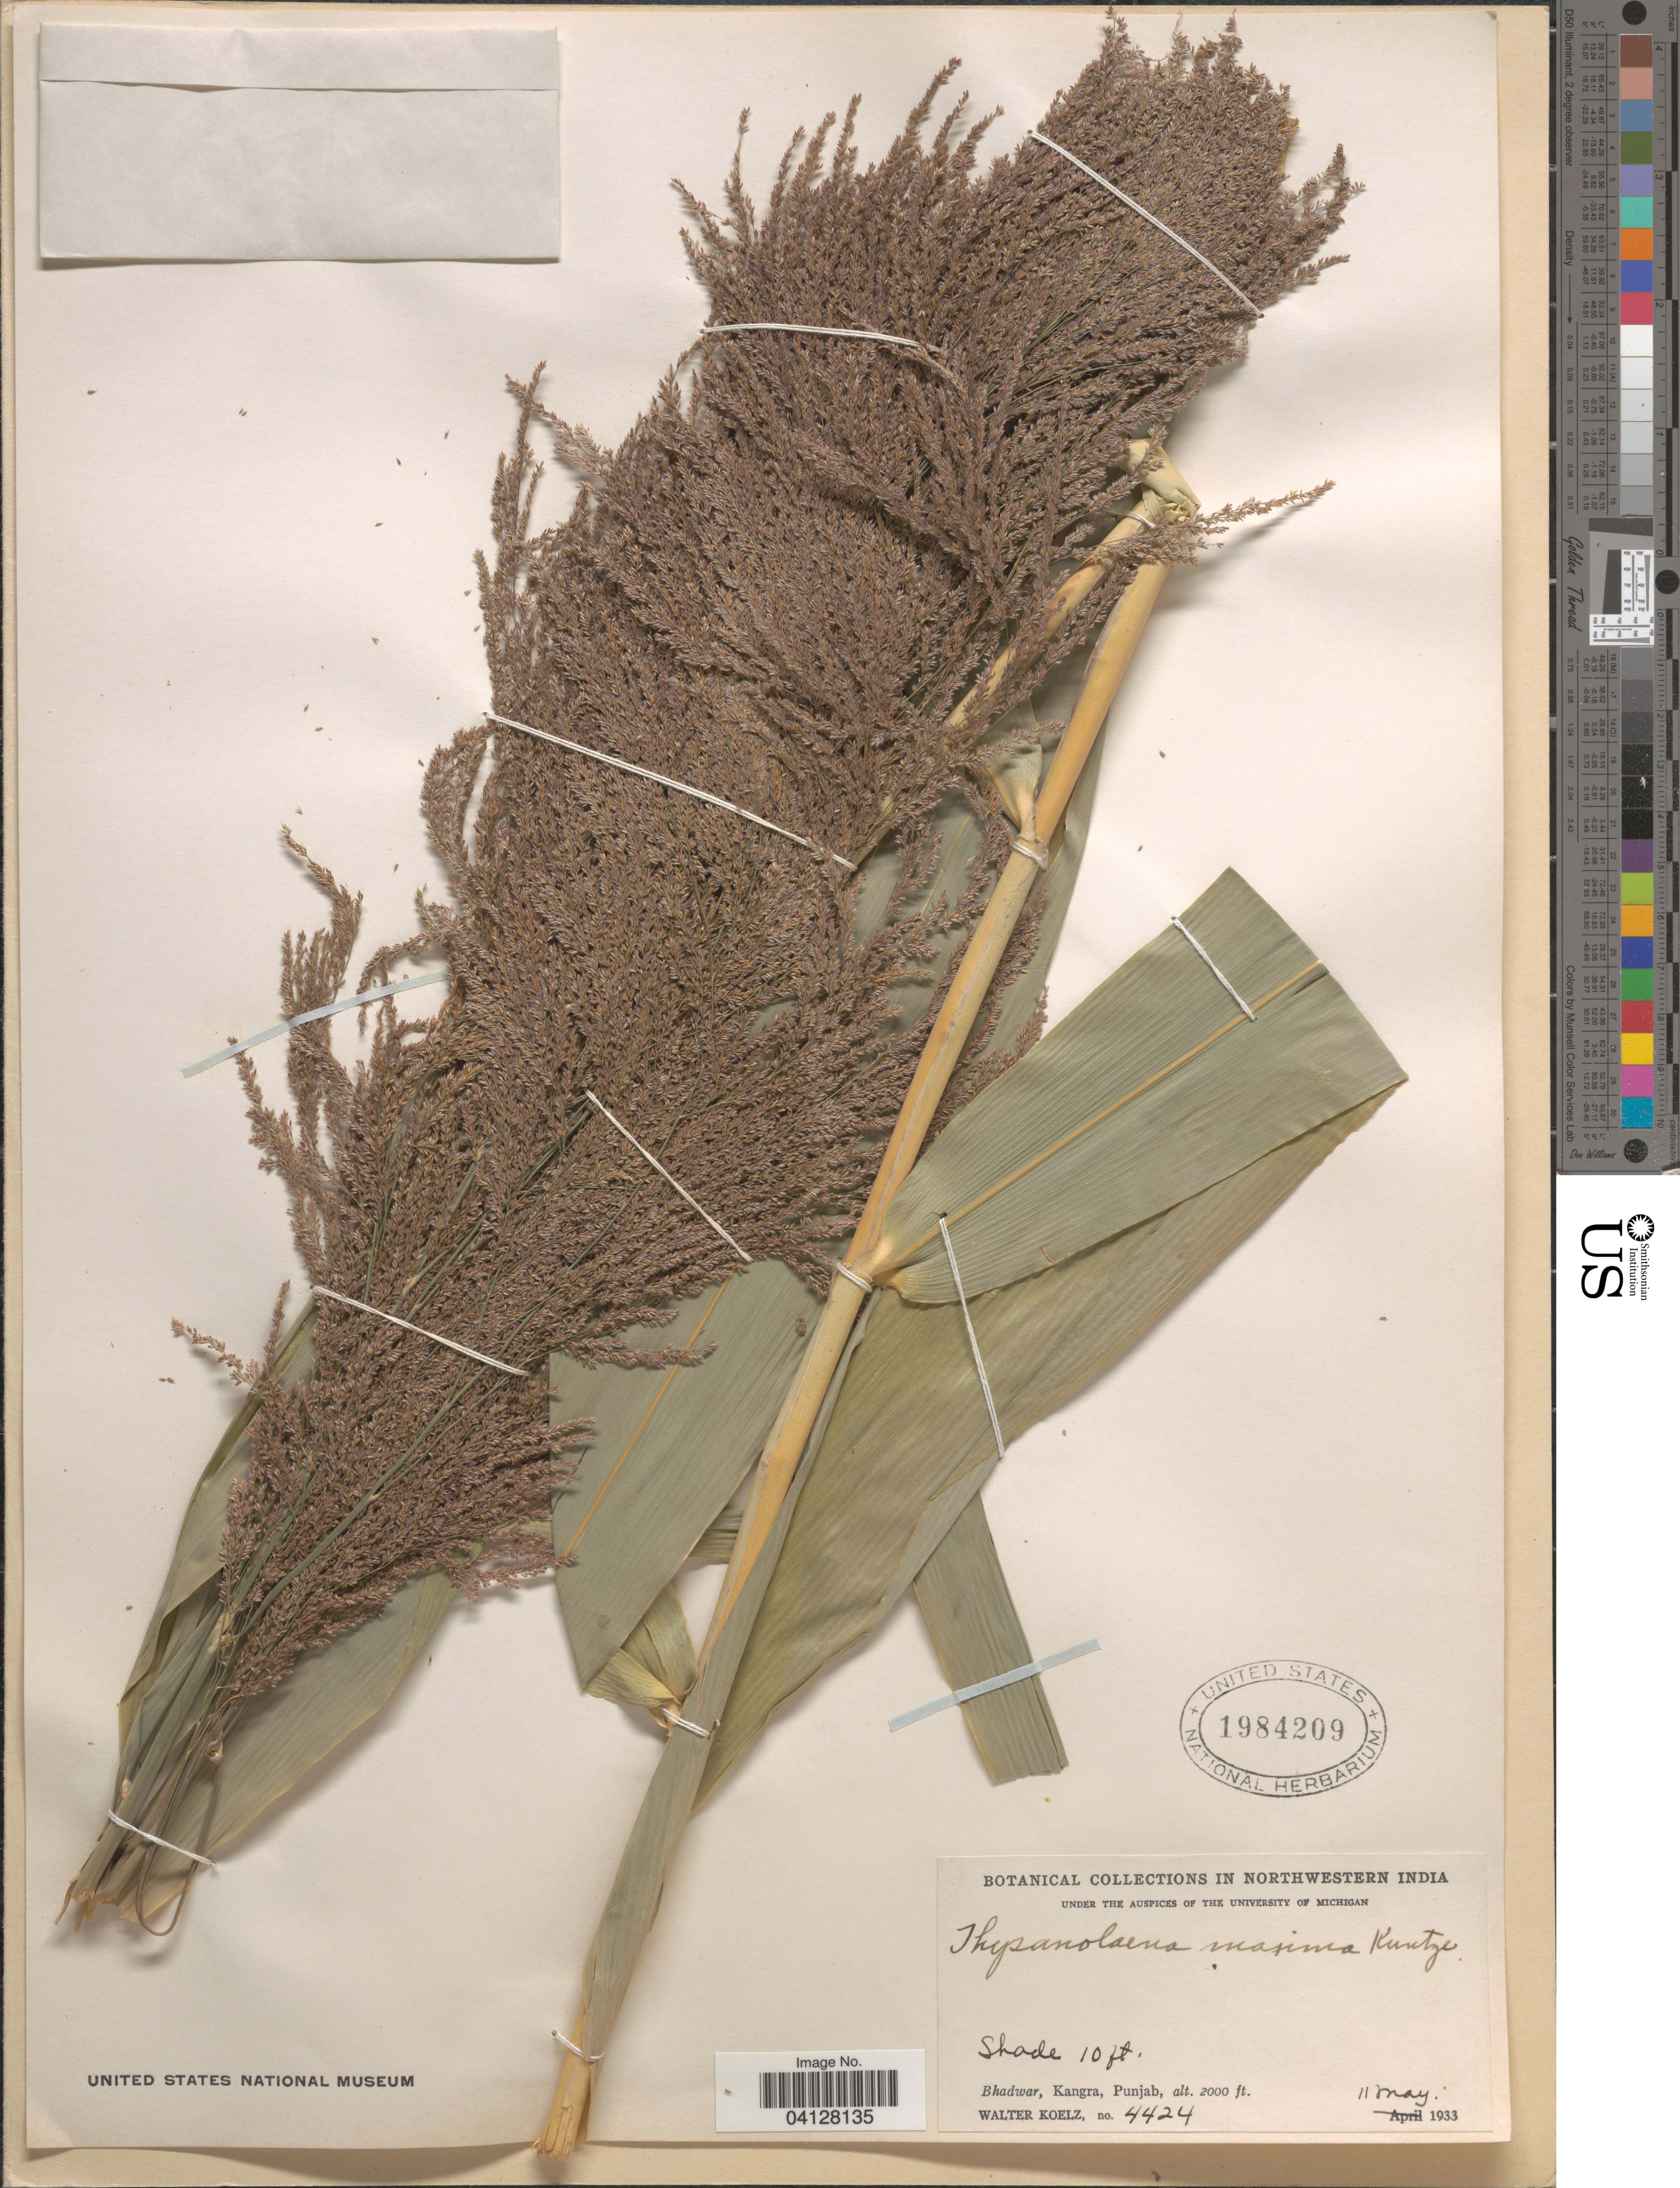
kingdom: Plantae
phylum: Tracheophyta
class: Liliopsida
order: Poales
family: Poaceae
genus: Thysanolaena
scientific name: Thysanolaena maxima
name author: (Roxb.) Kuntze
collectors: W. N. Koelz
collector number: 4424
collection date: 1933-05-11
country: India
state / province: Punjab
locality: Northwestern India. Bhadwar, Kangra.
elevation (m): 610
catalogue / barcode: US 1984209